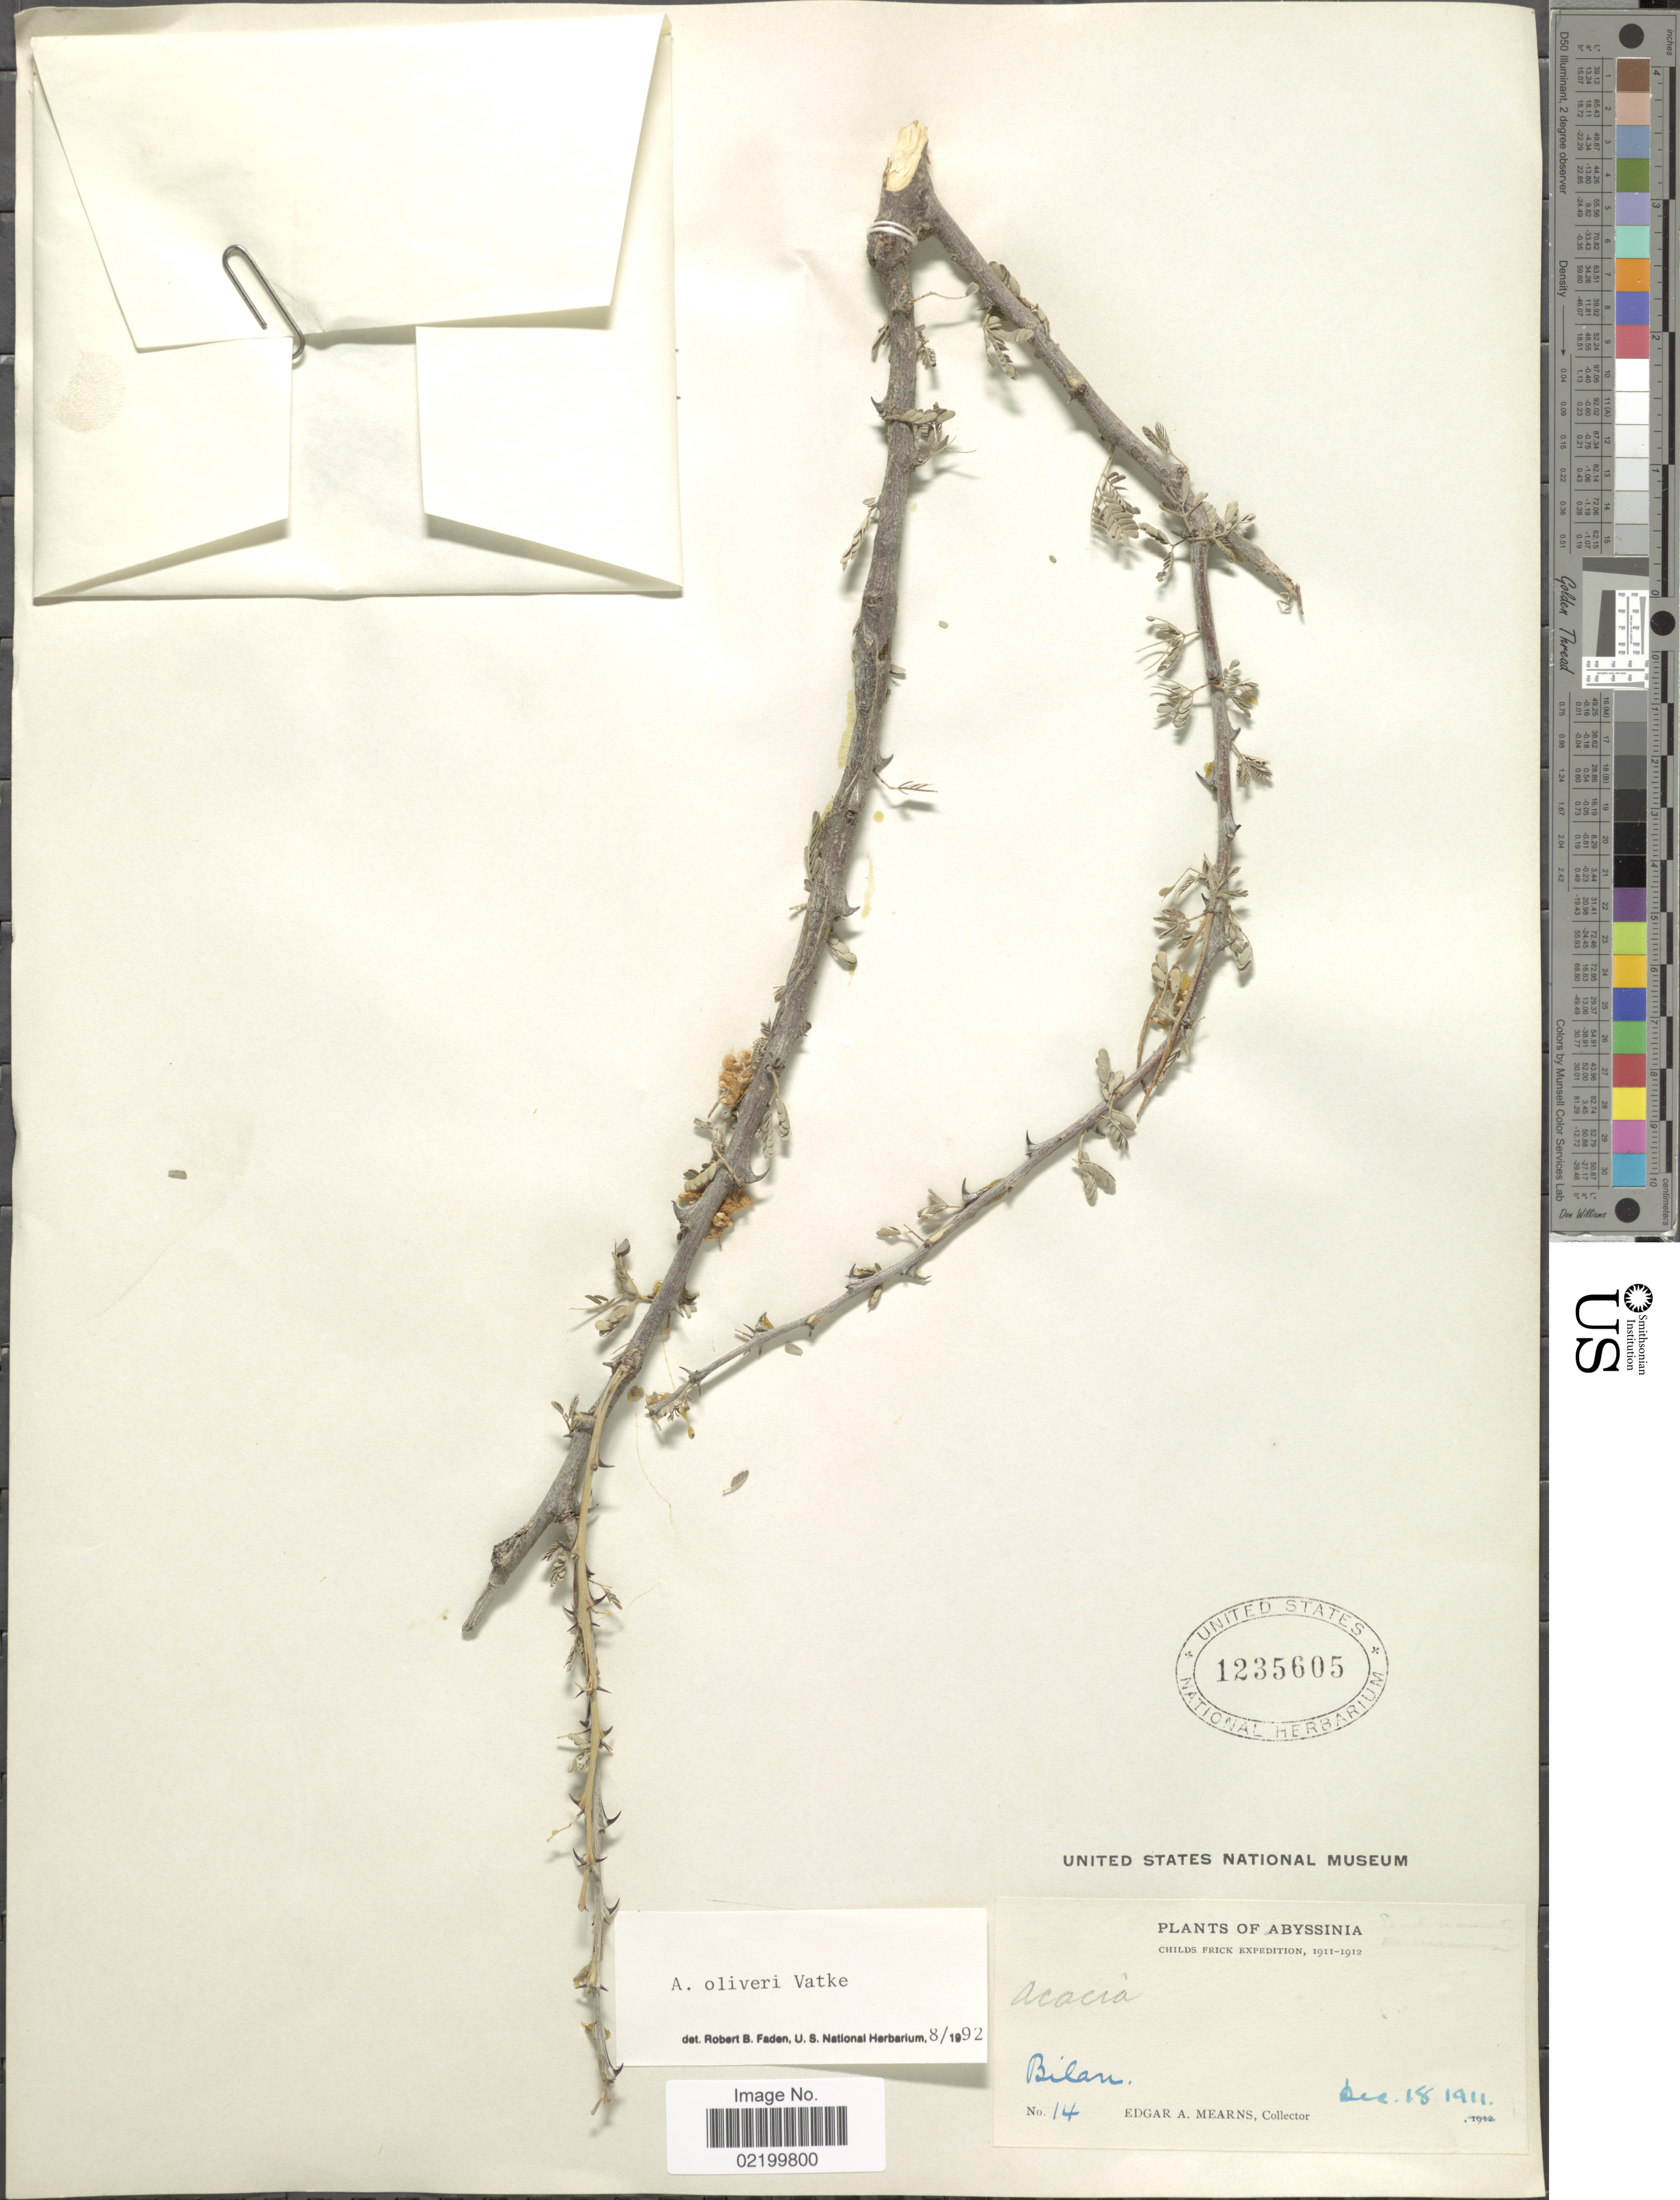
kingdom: Plantae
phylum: Tracheophyta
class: Magnoliopsida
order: Fabales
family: Fabaceae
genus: Senegalia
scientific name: Senegalia senegal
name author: (L.) Britton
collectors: E. A. Mearns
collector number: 14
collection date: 1911-12-18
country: Eritrea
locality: Abyssinia, Bilan.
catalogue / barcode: US 1235605